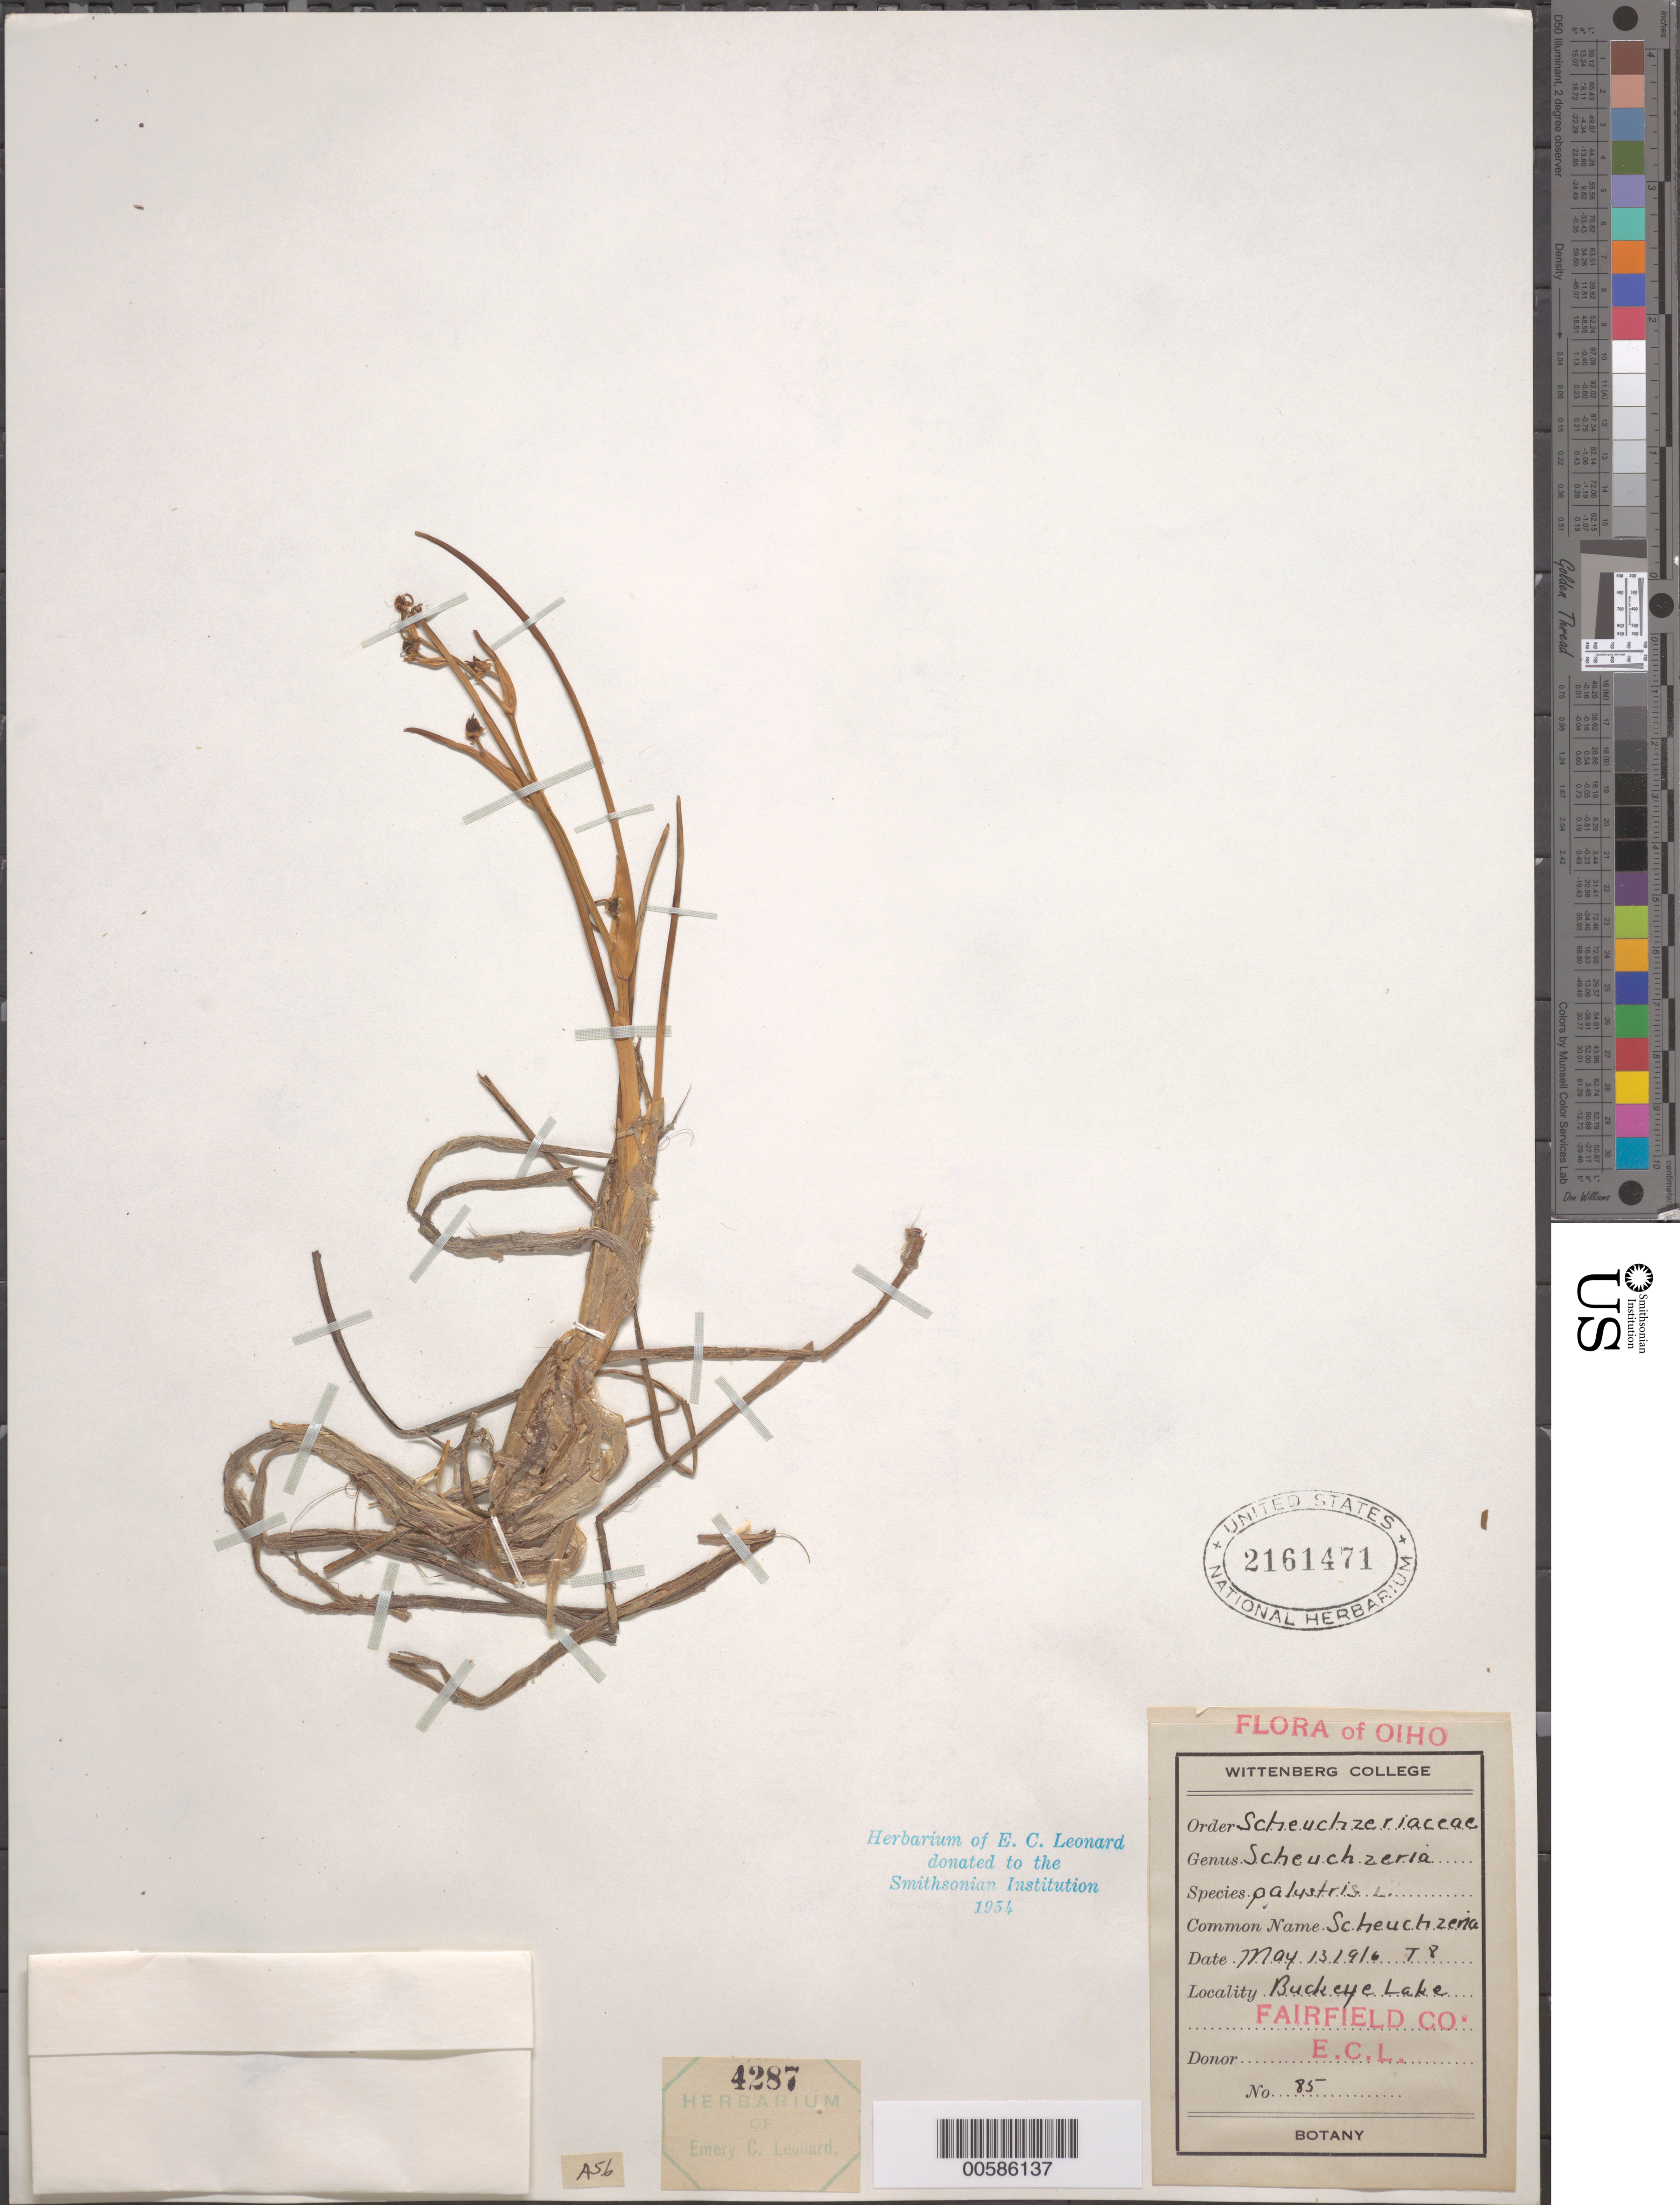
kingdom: Plantae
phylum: Tracheophyta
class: Liliopsida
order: Alismatales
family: Scheuchzeriaceae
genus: Scheuchzeria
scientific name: Scheuchzeria palustris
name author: L.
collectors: E. C. Leonard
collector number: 85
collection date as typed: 13 May 1916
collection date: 1916-05-13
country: United States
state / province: Ohio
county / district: Fairfield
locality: Buckeye Lake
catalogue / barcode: US 2161471